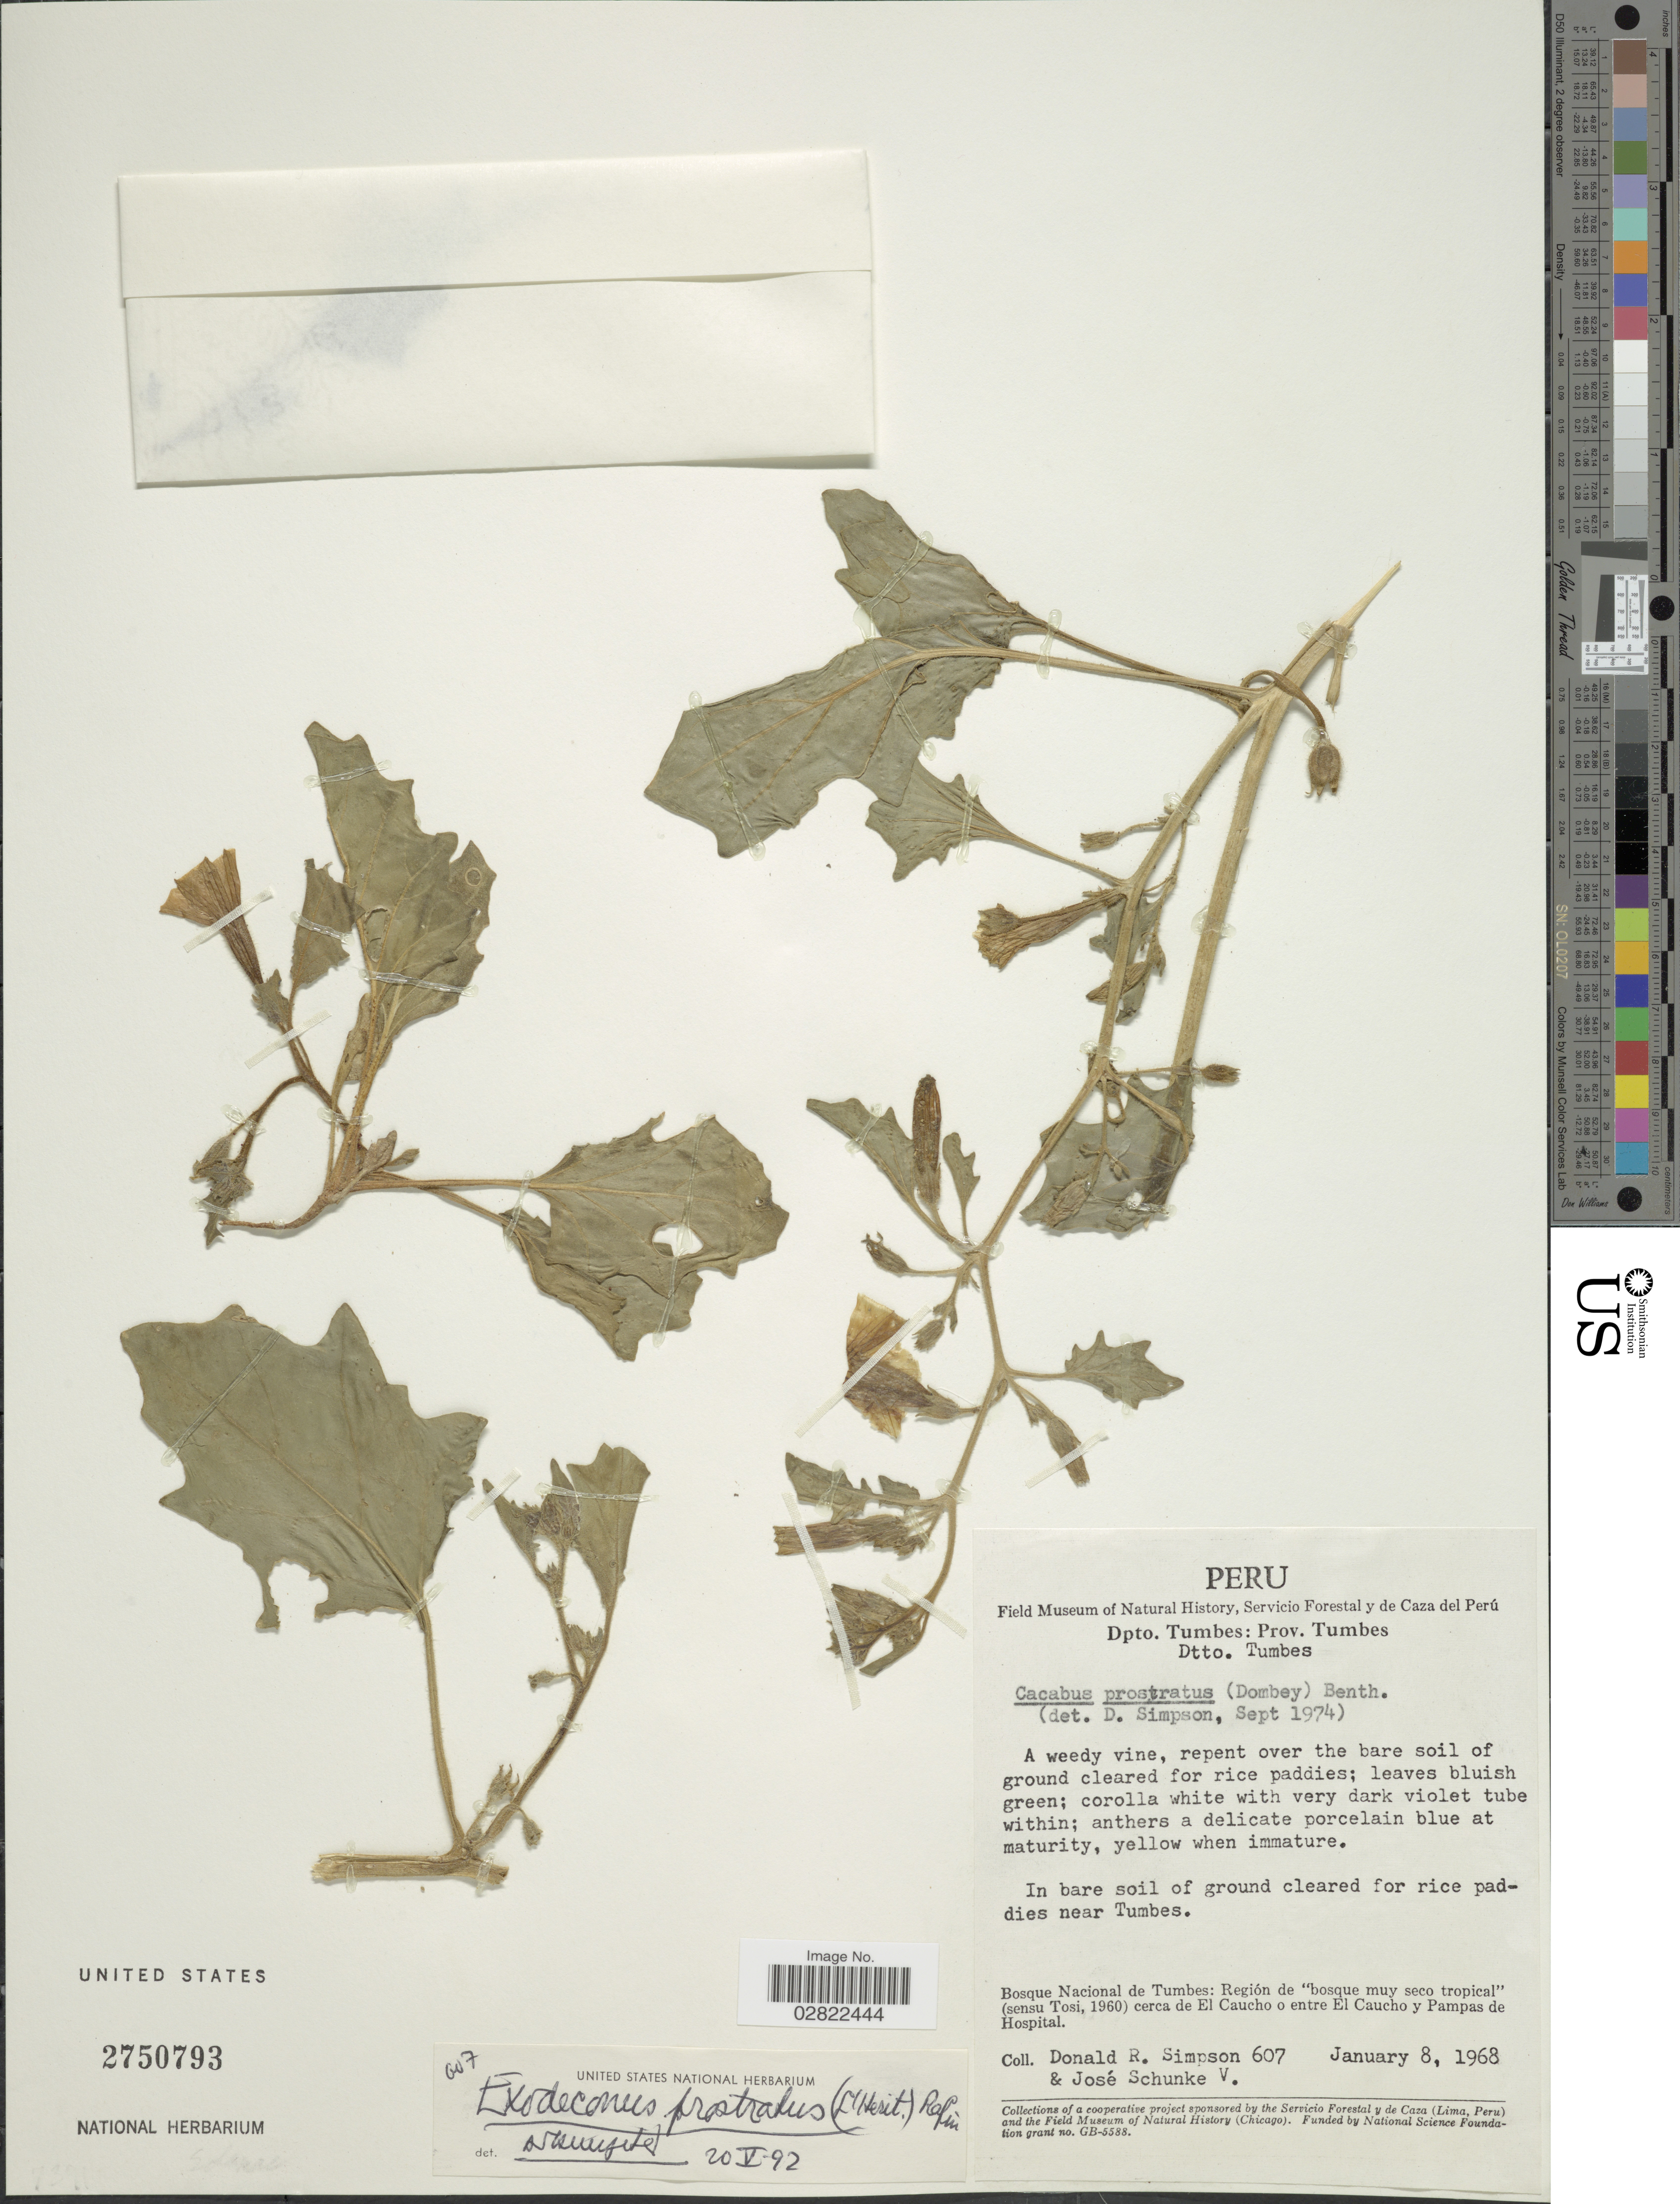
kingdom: Plantae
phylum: Tracheophyta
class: Magnoliopsida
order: Solanales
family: Solanaceae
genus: Exodeconus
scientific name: Exodeconus prostratus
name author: (L'Hér.) Raf.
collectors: D. R. Simpson & J. Schunke Vigo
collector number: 607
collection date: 1968-01-08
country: Peru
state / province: Tumbes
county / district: Tumbes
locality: Dpto. Tumbes: Prov. Tumbes, Dtto. Tumbes, Bosque nacional de Tumbes: Región de "bosque muy seco tropical" (sensu Tosi, 1960) cerca de El Caucho o entre El Caucho y Pampas de Hospital.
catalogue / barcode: US 2750793